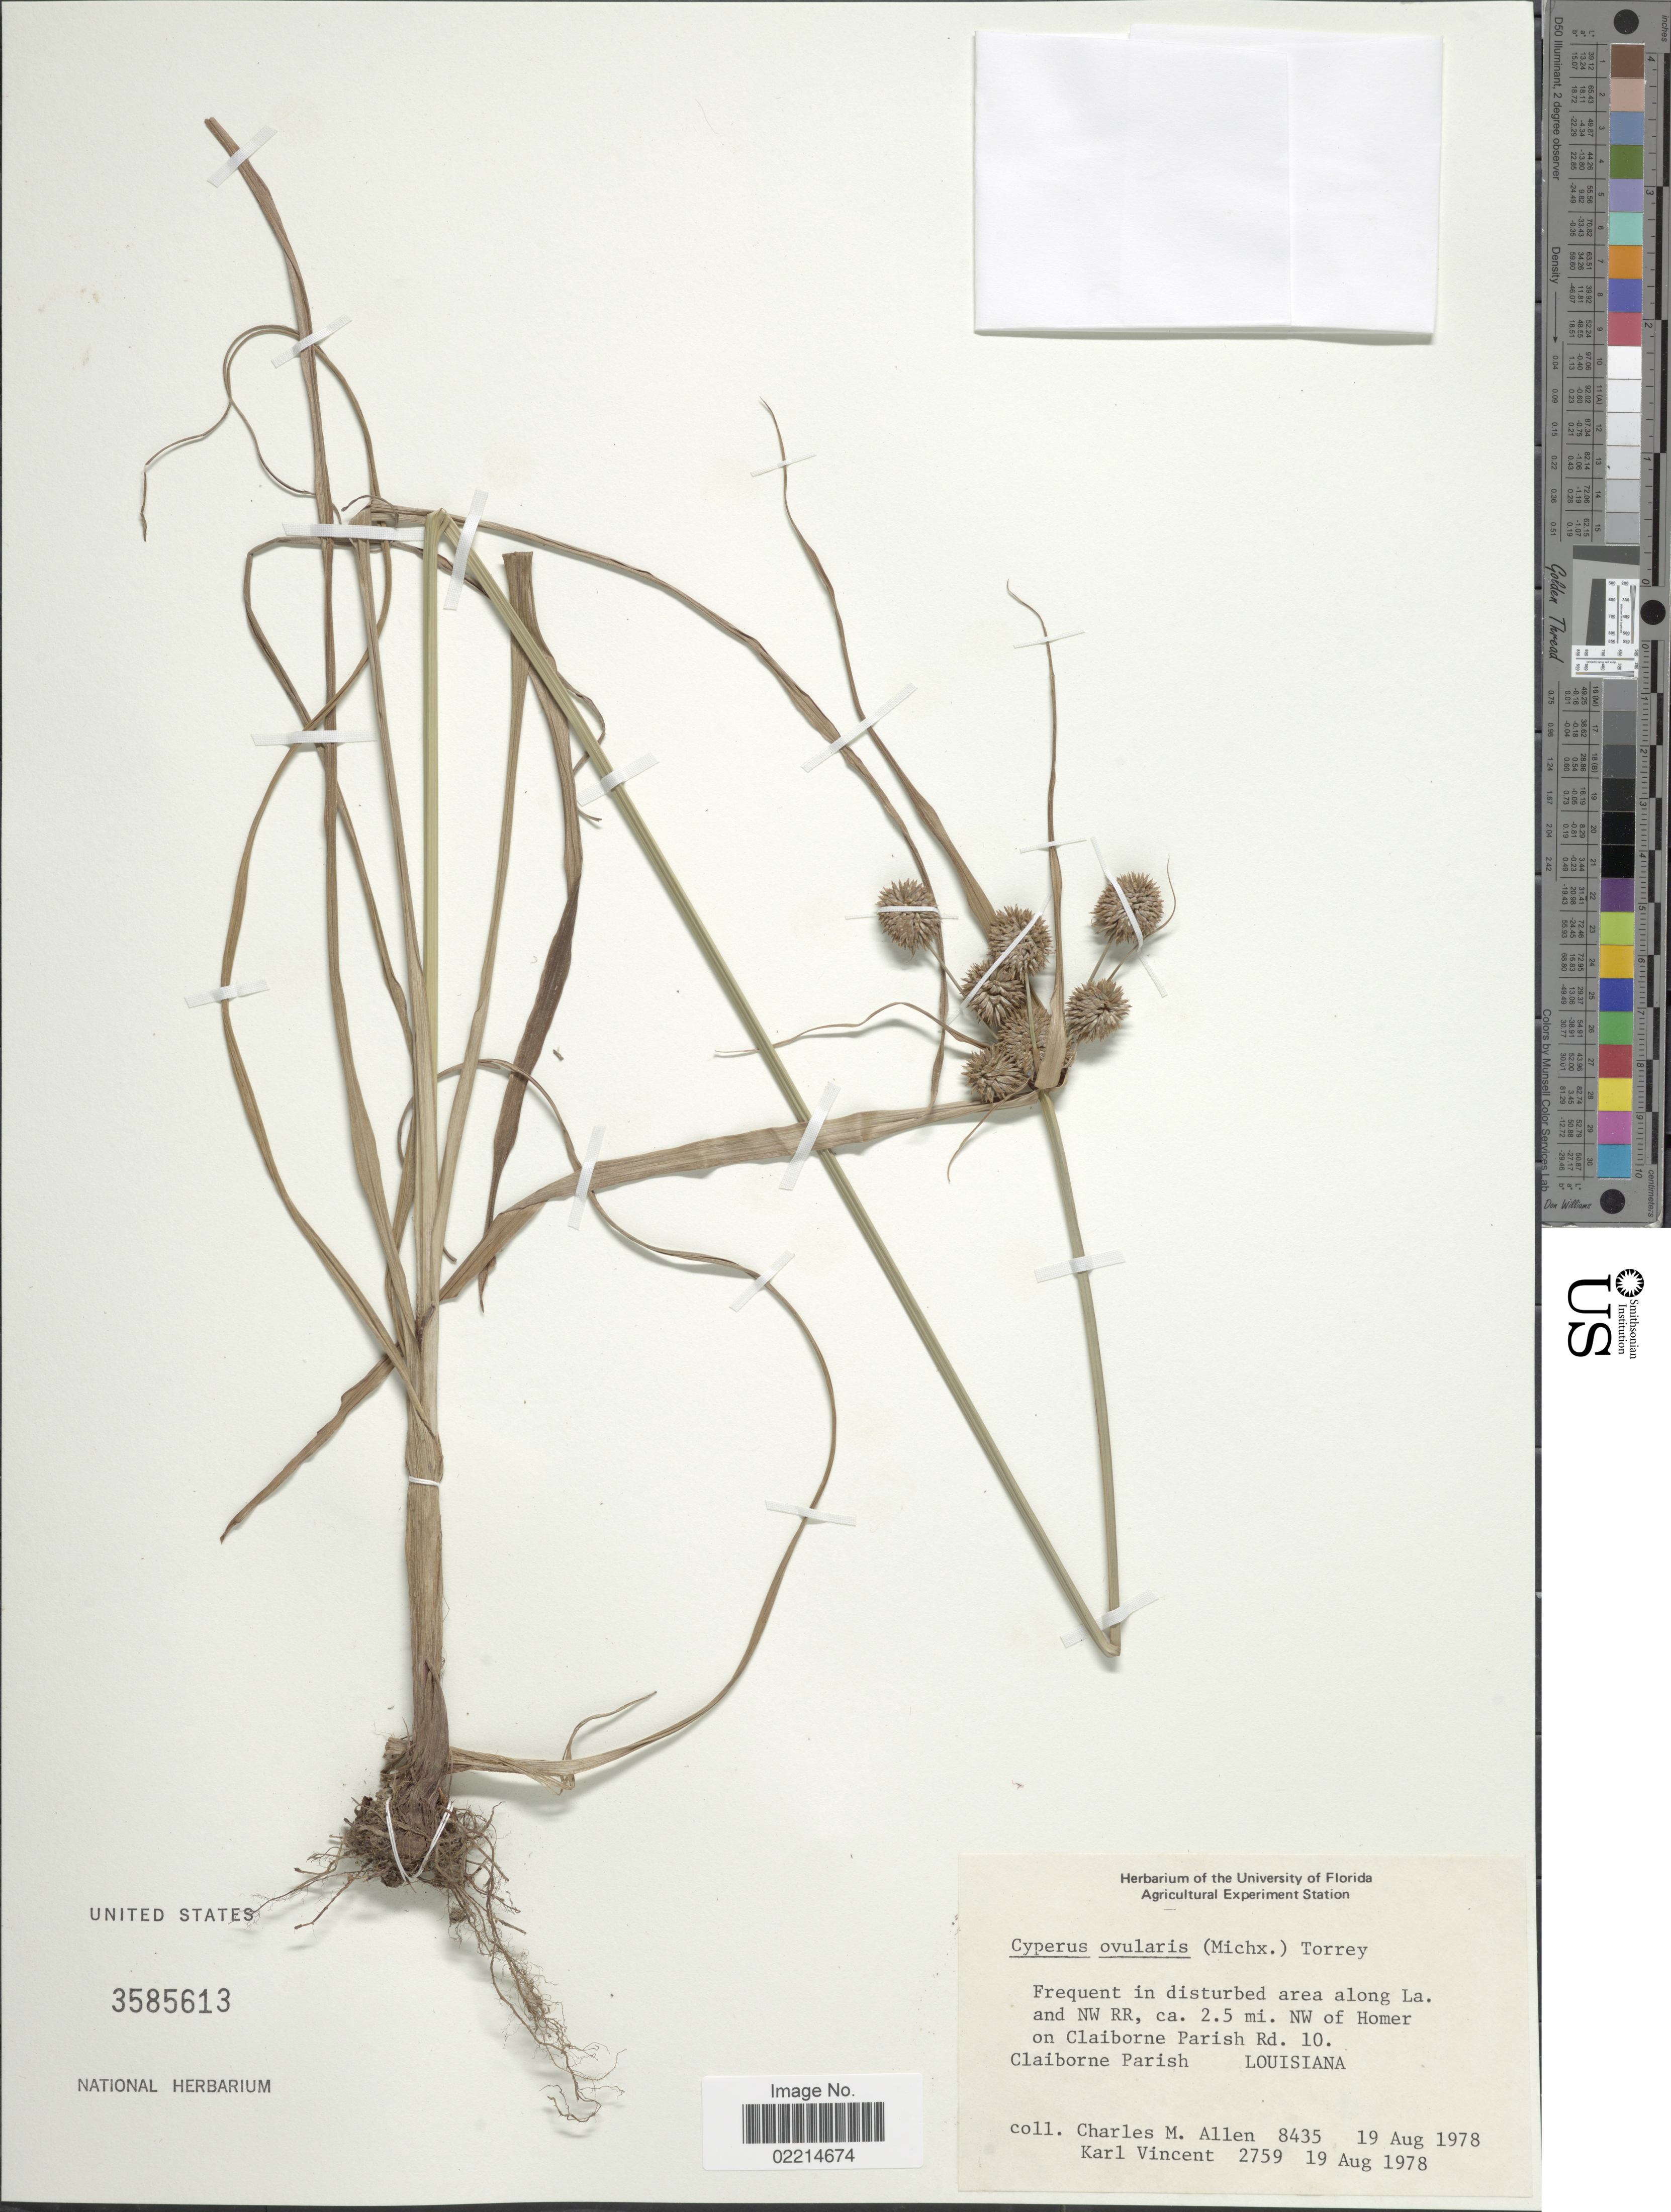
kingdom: Plantae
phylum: Tracheophyta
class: Liliopsida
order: Poales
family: Cyperaceae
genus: Cyperus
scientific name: Cyperus echinatus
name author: (L.) Alph. Wood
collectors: C. M. Allen & K. Vincent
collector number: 8435/2759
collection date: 1978-08-19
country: United States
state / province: Louisiana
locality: Frequent in disturbed area along La. and NW RR, ca. 2.5 mi. NW of Homer on Claiborne Parish Rd. 10. Claiborne Parish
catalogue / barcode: US 3585613